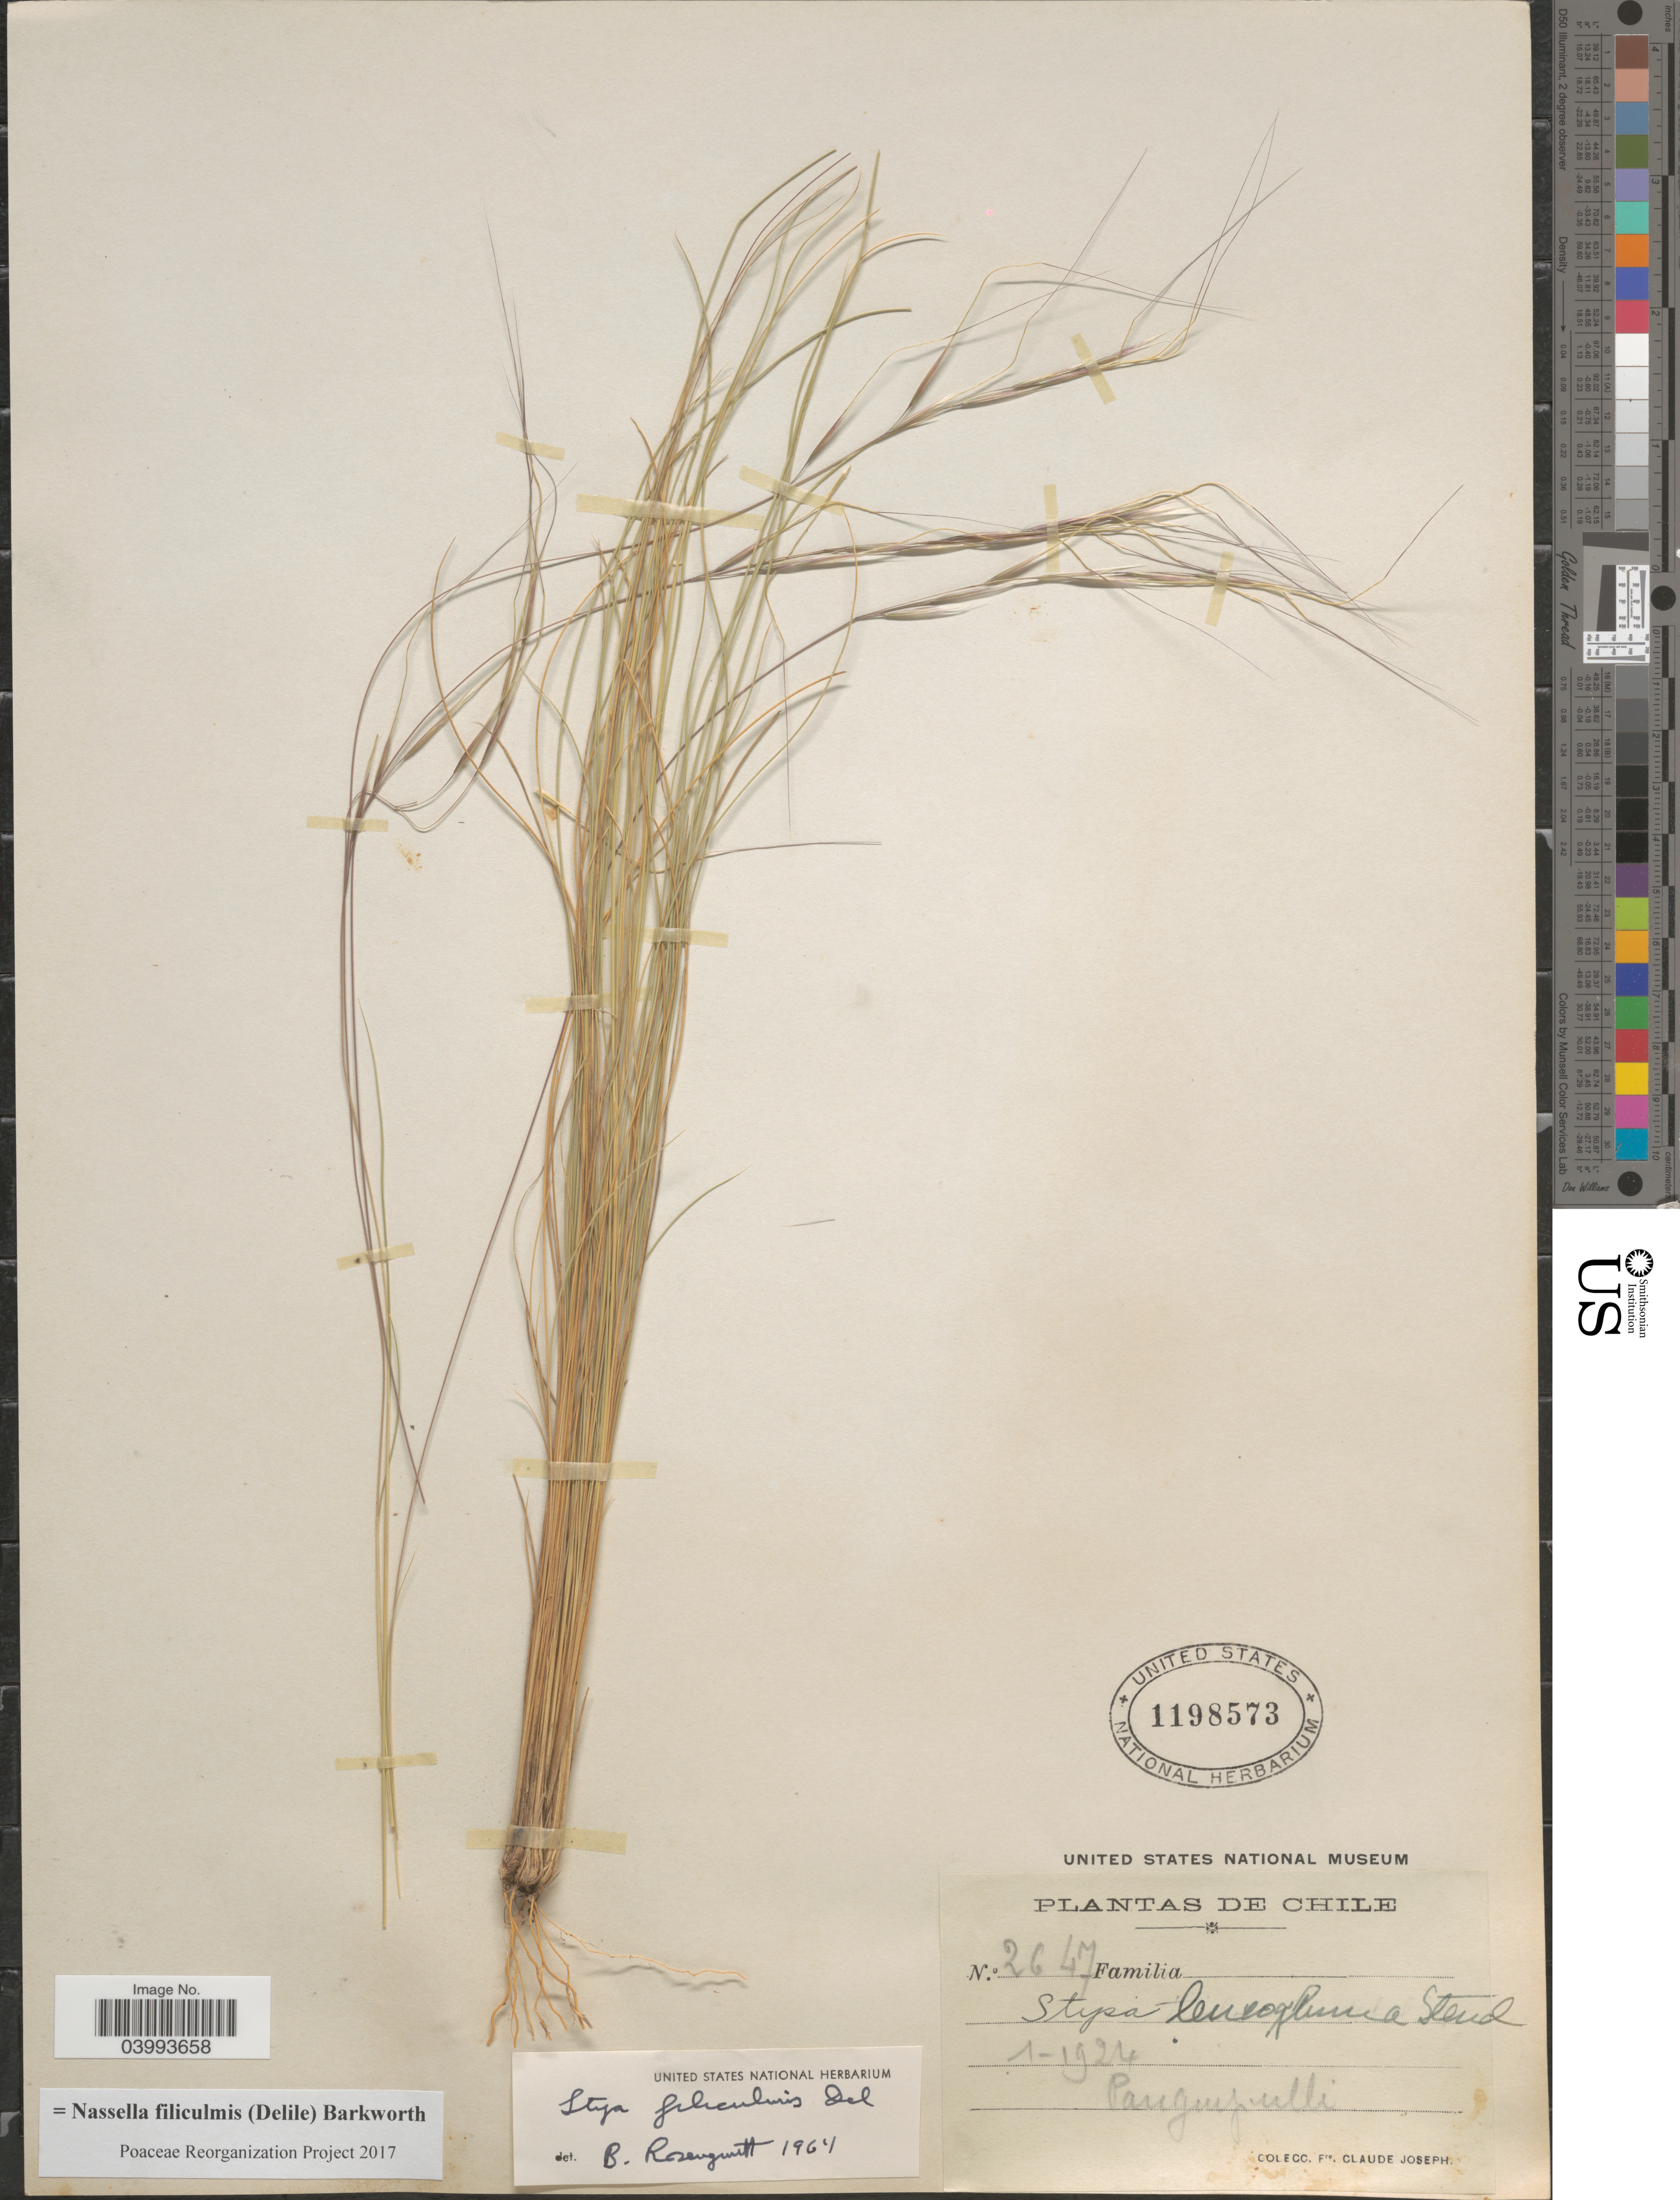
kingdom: Plantae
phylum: Tracheophyta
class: Liliopsida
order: Poales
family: Poaceae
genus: Nassella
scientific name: Nassella filiculmis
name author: (Delile) Barkworth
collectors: Bro. Claude-Joseph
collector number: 2647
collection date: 1924-01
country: Chile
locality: Panguipulli.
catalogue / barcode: US 1198573